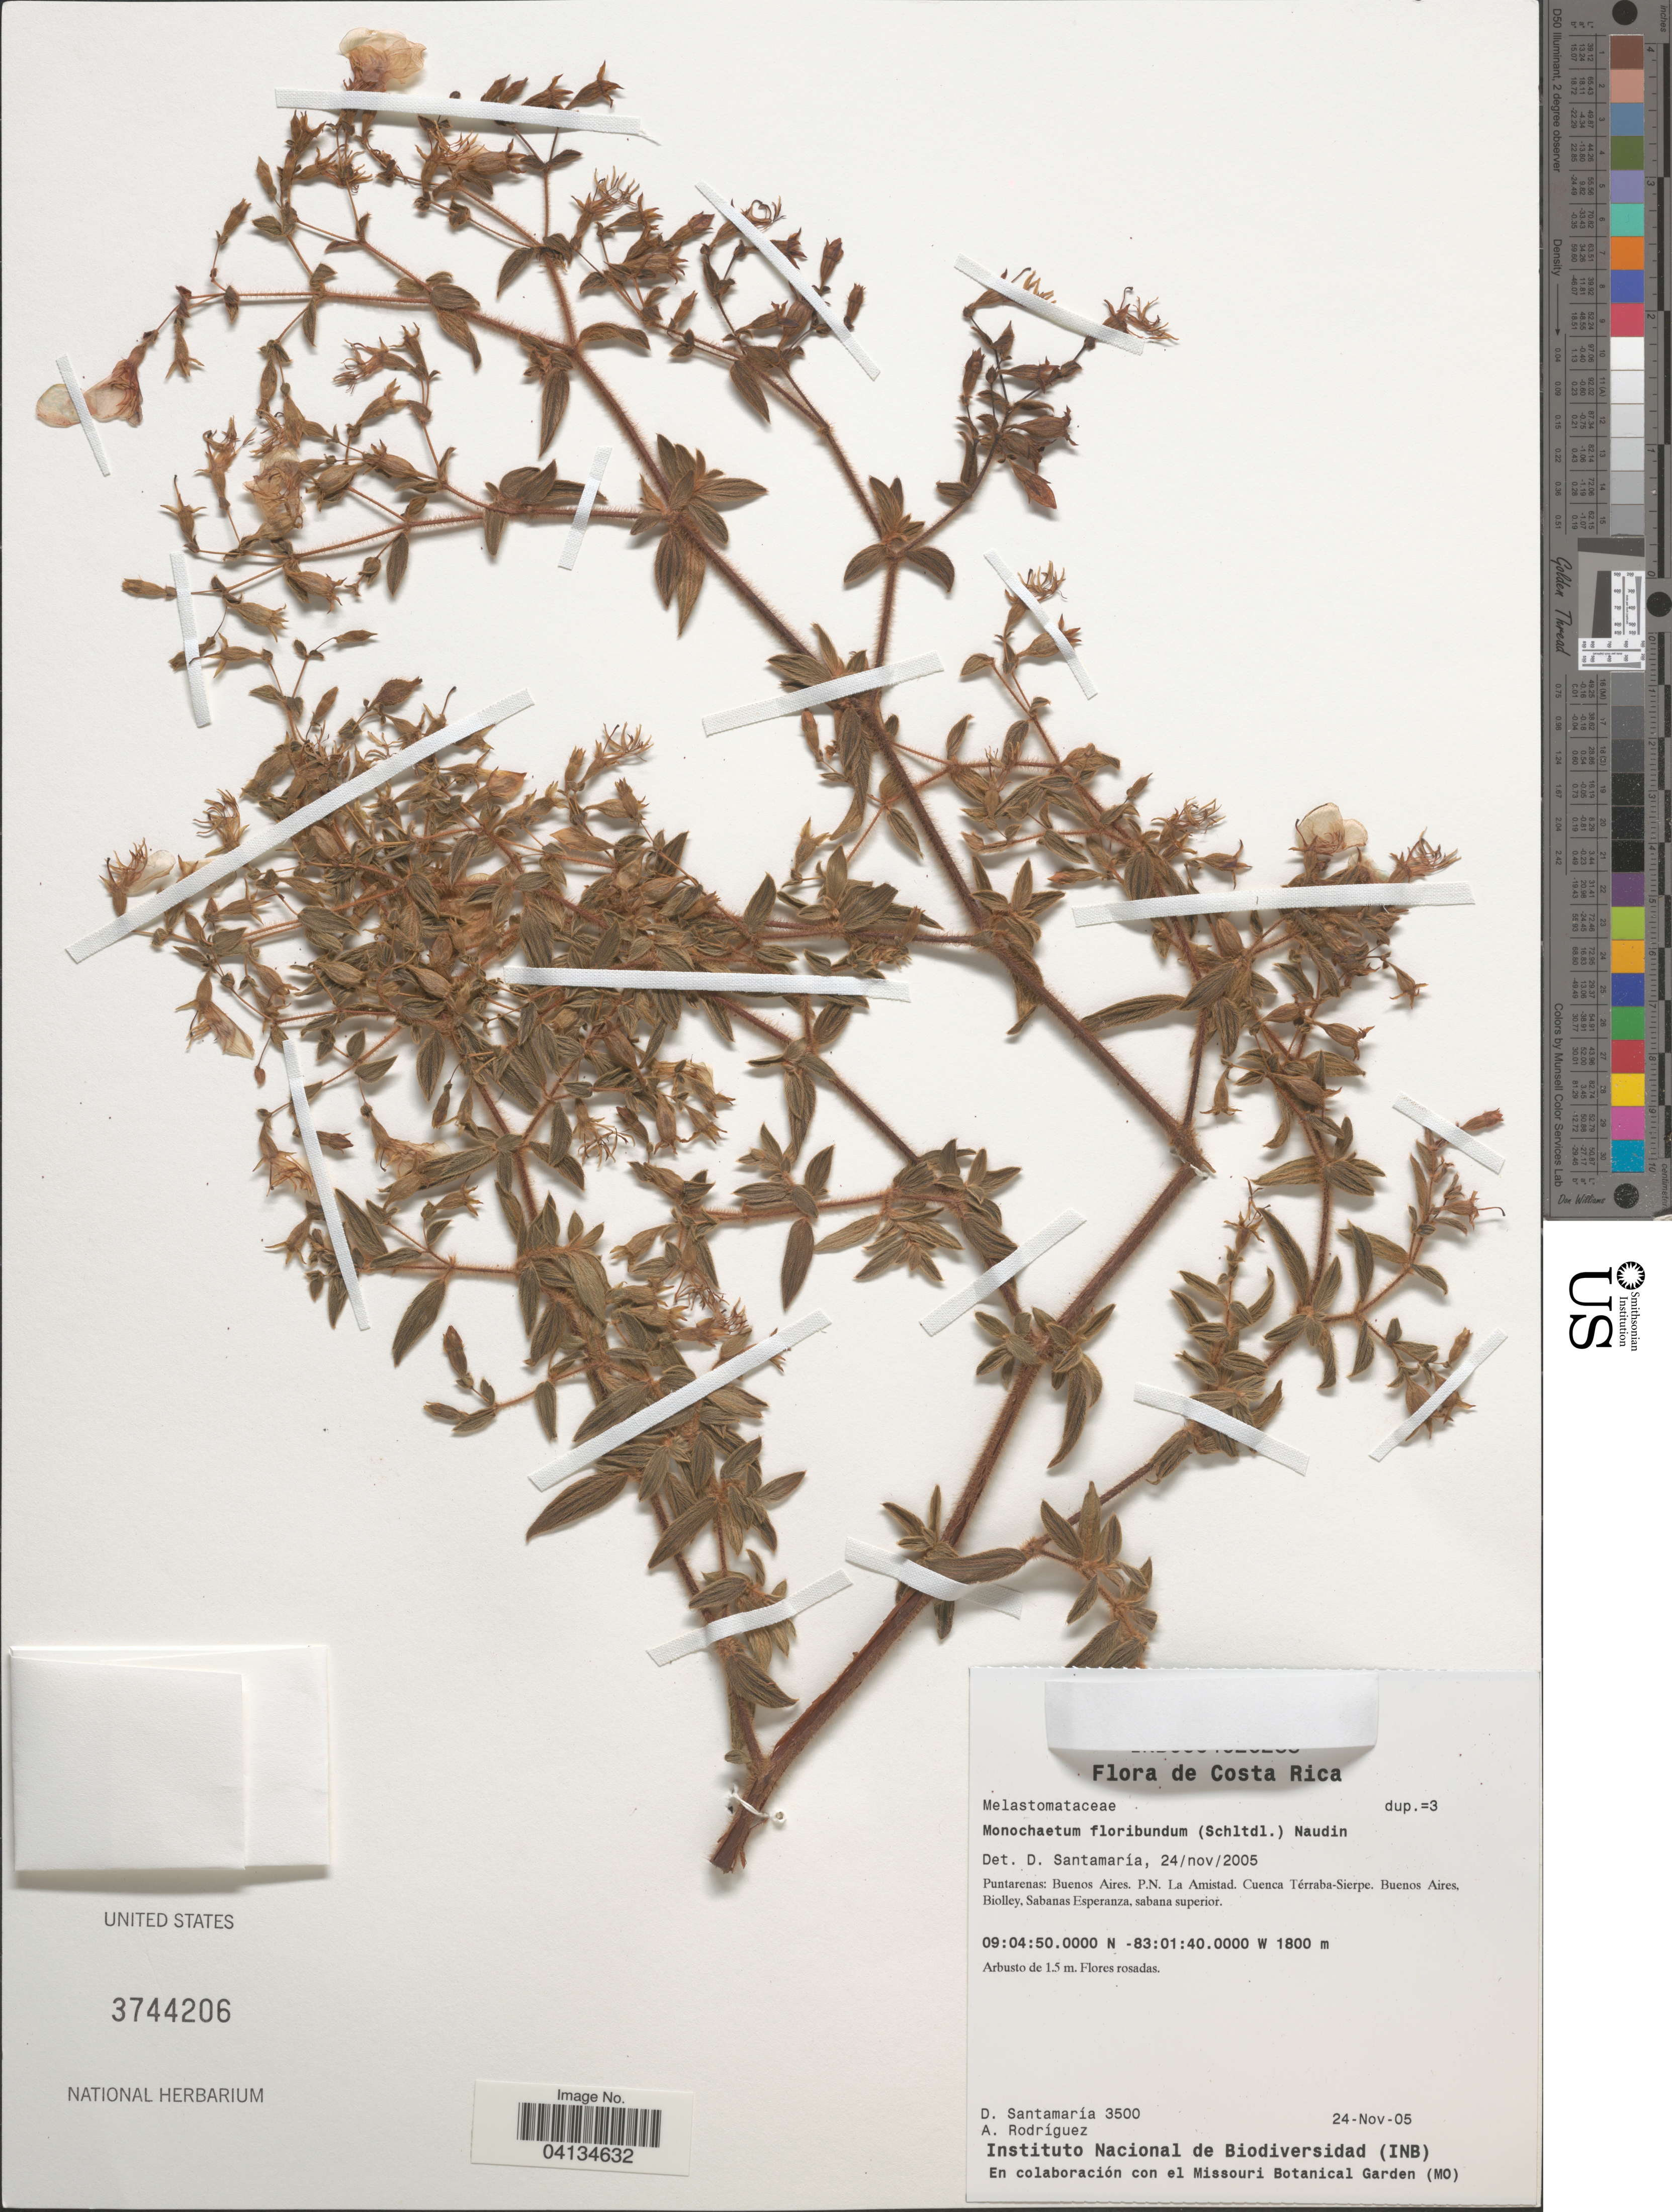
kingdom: Plantae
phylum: Tracheophyta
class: Magnoliopsida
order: Myrtales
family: Melastomataceae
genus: Monochaetum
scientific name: Monochaetum floribundum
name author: (Schltdl.) Naudin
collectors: D. Santamaria & A. Rodríguez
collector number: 3500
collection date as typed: Transcribed d/m/y: 24/11/5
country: Costa Rica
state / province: Puntarenas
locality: Buenos Aires. P.N. La Amistad. Cuenca Térraba-Sierpe. Buenos Aires, Biolley, Sabanas Esperanza, sabana superior.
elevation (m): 1800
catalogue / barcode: US 3744206